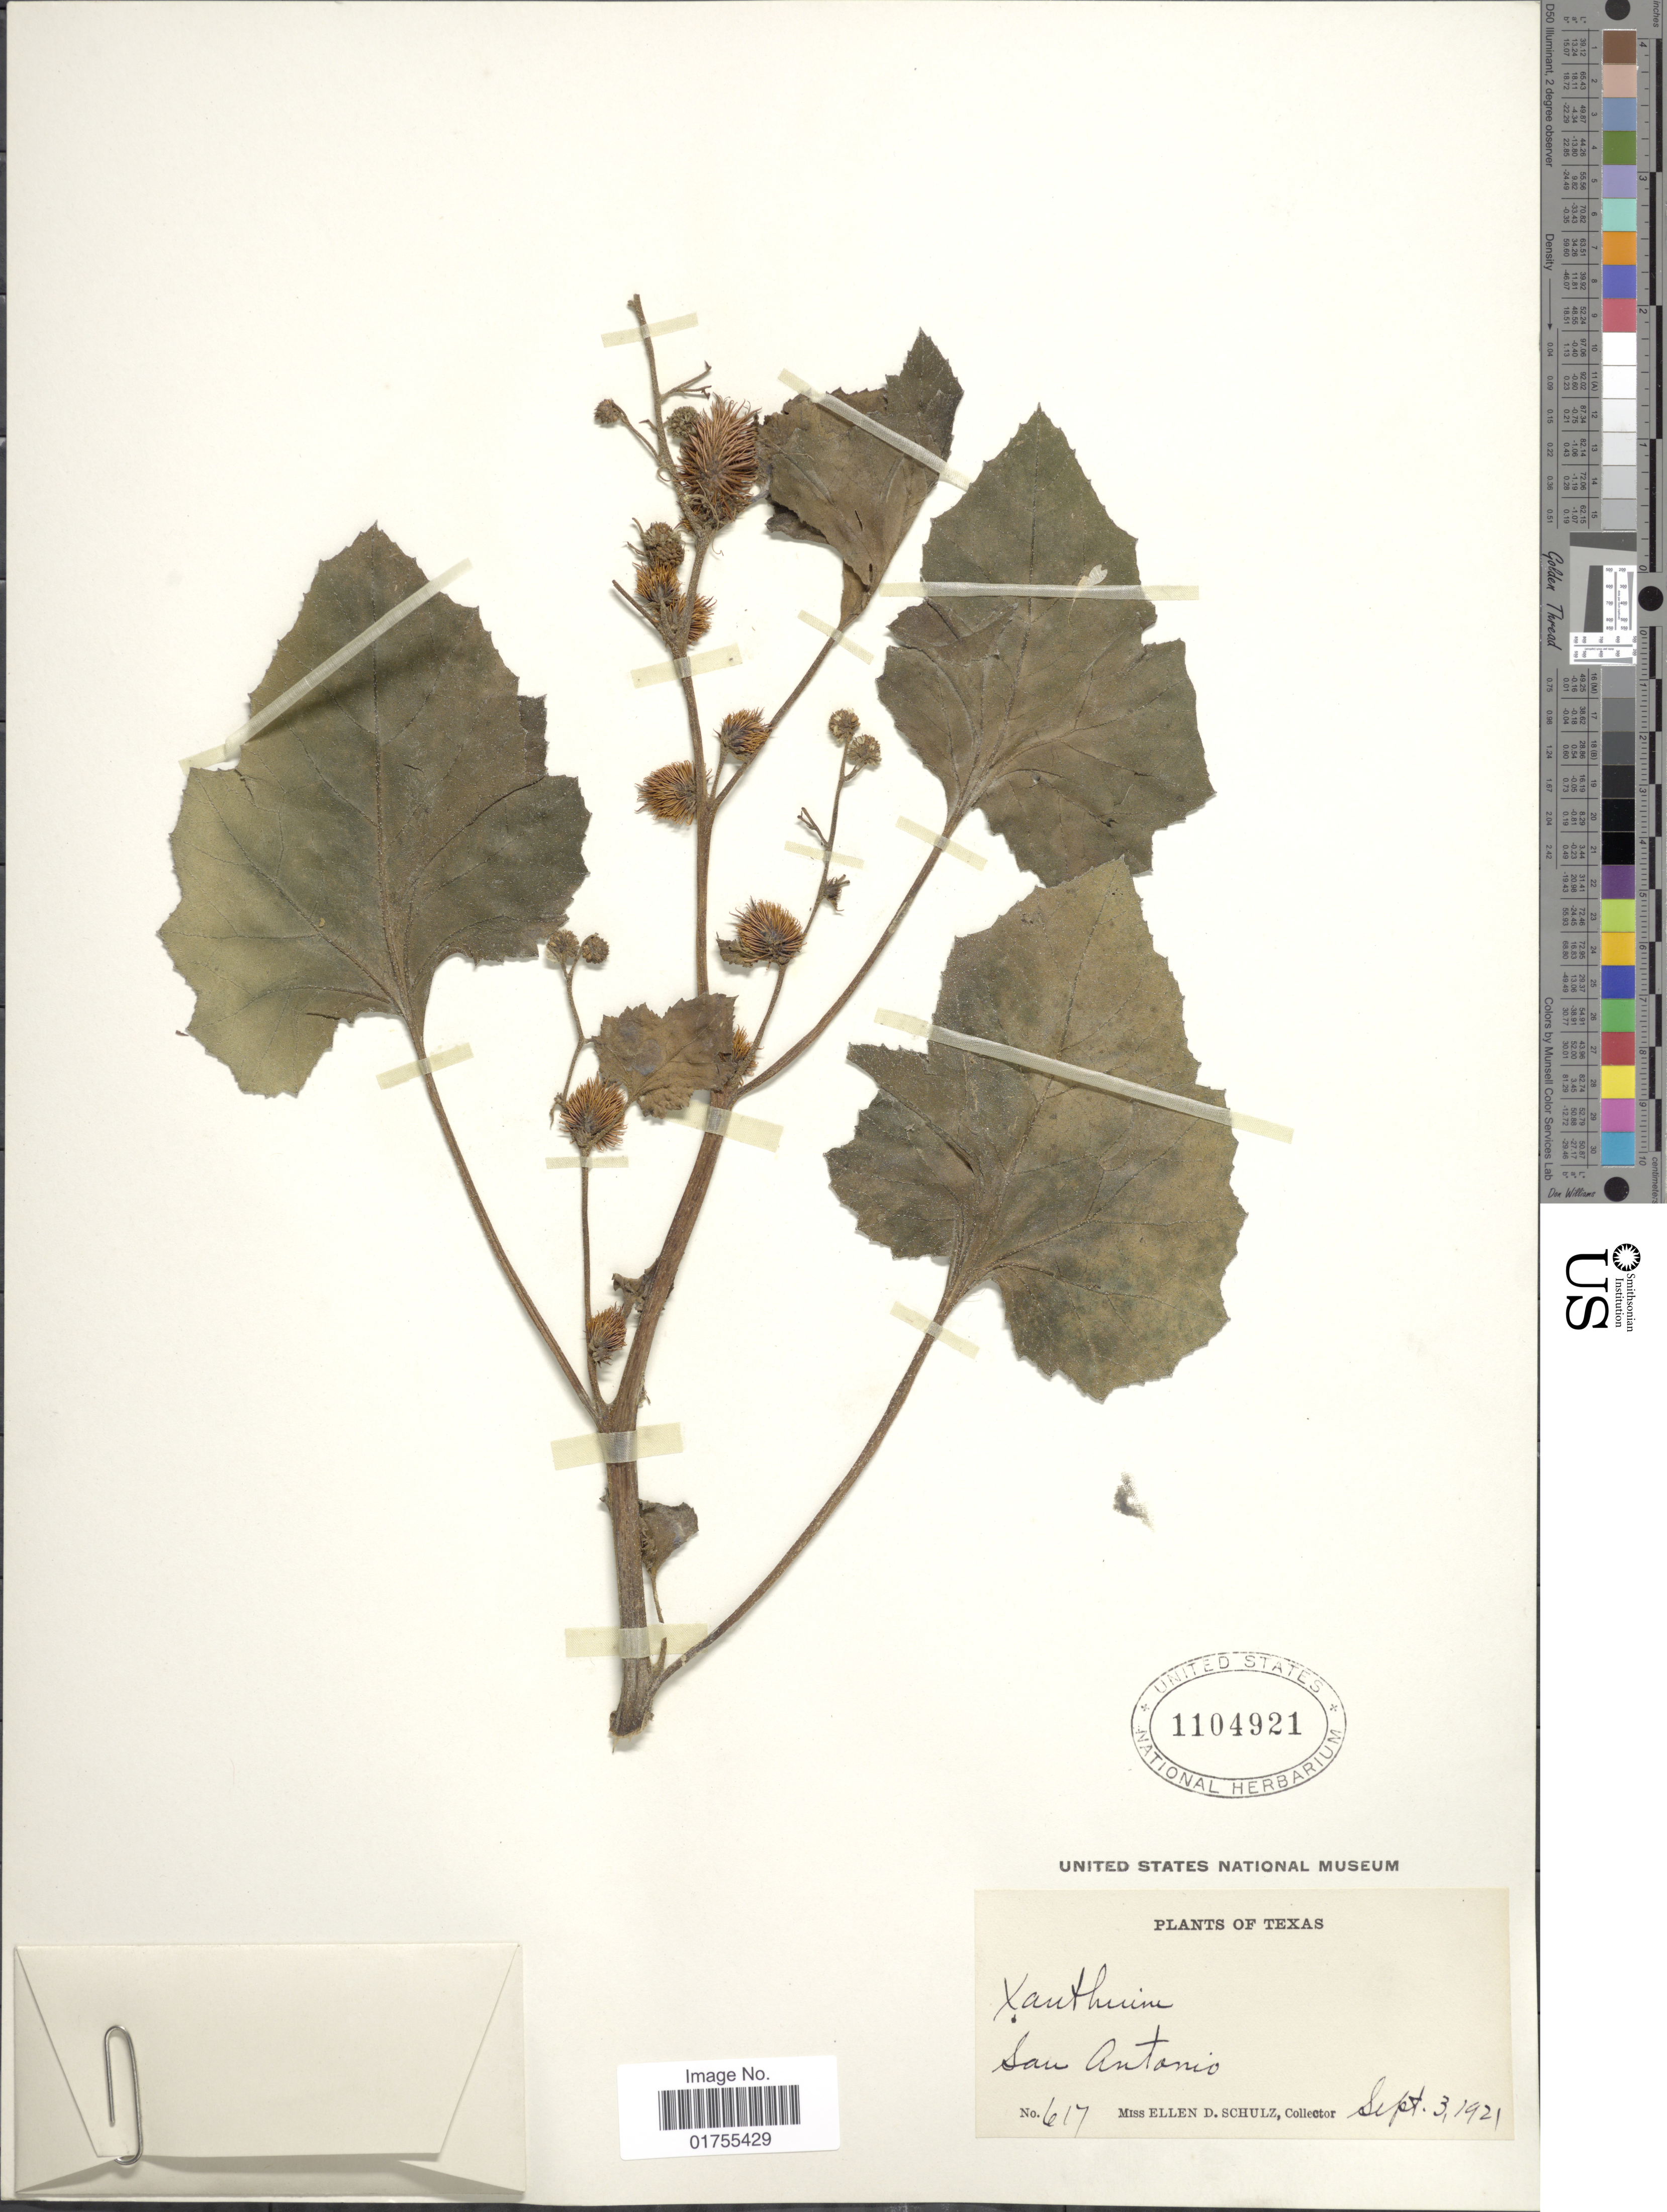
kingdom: Plantae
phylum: Tracheophyta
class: Magnoliopsida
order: Asterales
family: Asteraceae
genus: Xanthium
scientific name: Xanthium sp.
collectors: E. D. Schulz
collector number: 617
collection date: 1921-09-03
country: United States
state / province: Texas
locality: San Antonio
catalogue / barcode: US 1104921